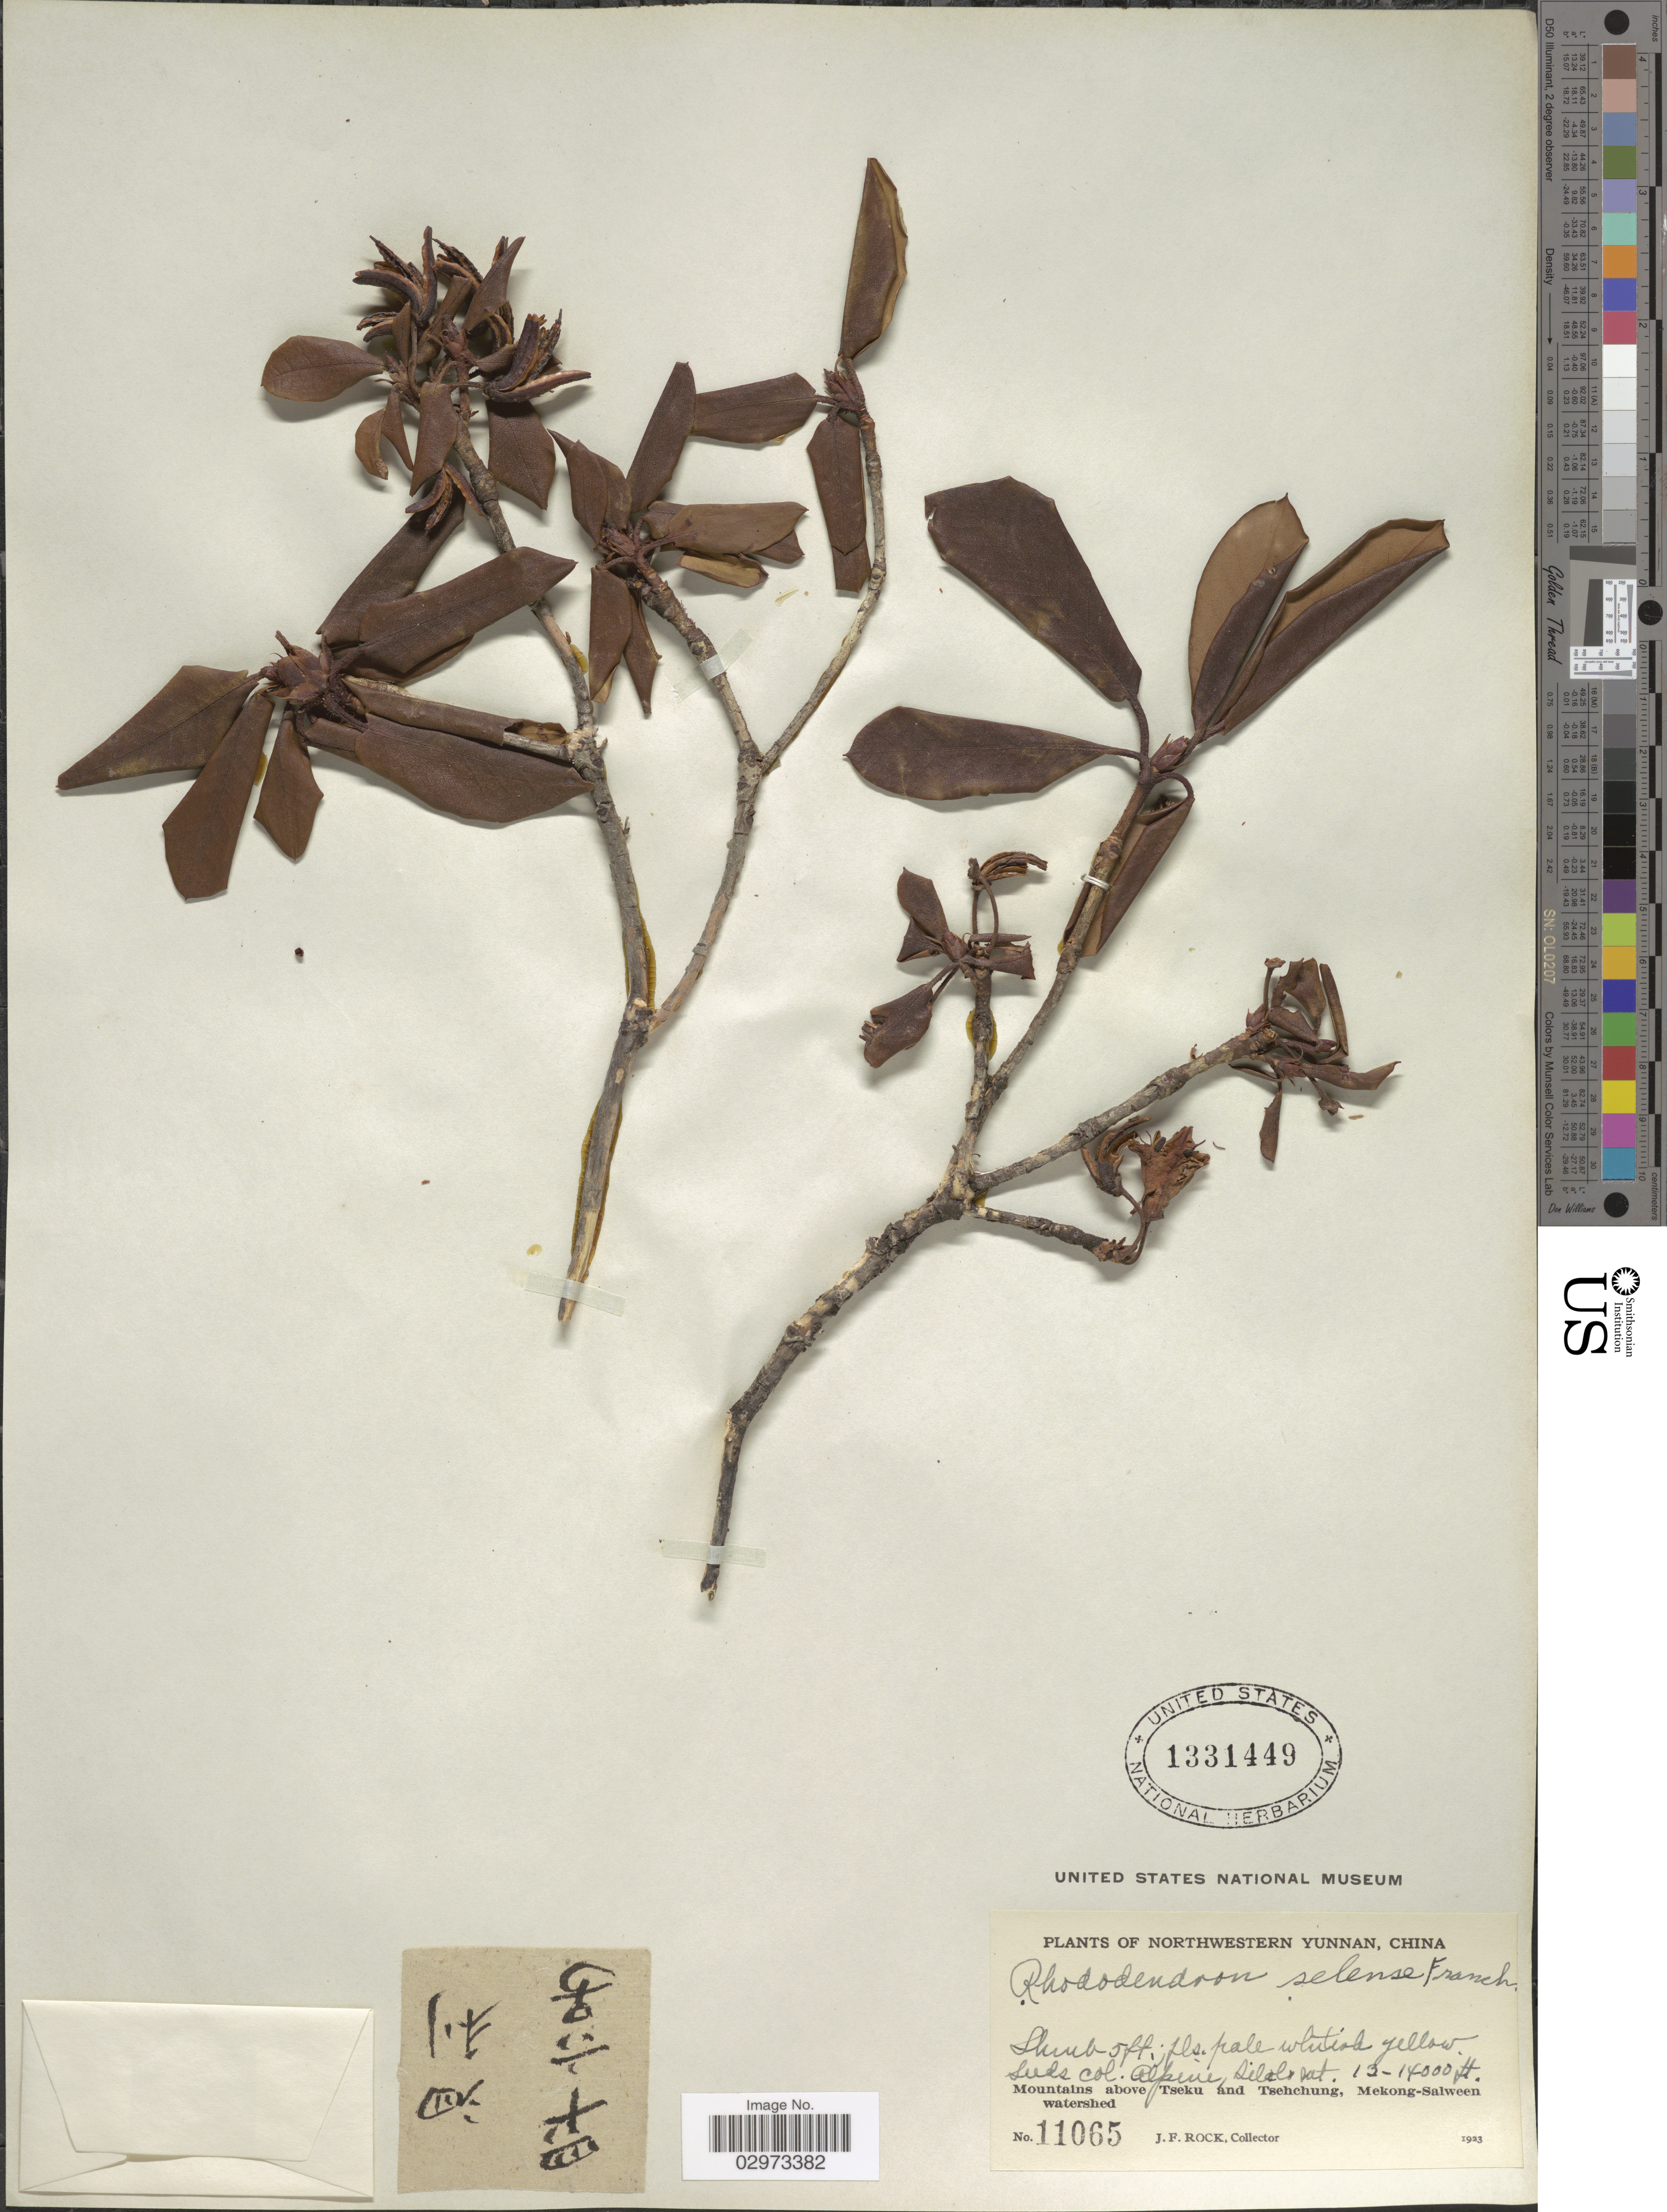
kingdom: Plantae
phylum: Tracheophyta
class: Magnoliopsida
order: Ericales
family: Ericaceae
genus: Rhododendron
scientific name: Rhododendron selense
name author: Franch.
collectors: J. Rock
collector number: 11065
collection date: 1923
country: China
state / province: Yunnan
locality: Northwestern Yunnan. Mountains above Tseku and Tsehchung, Mekong-Salween watershed.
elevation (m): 3962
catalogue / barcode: US 1331449